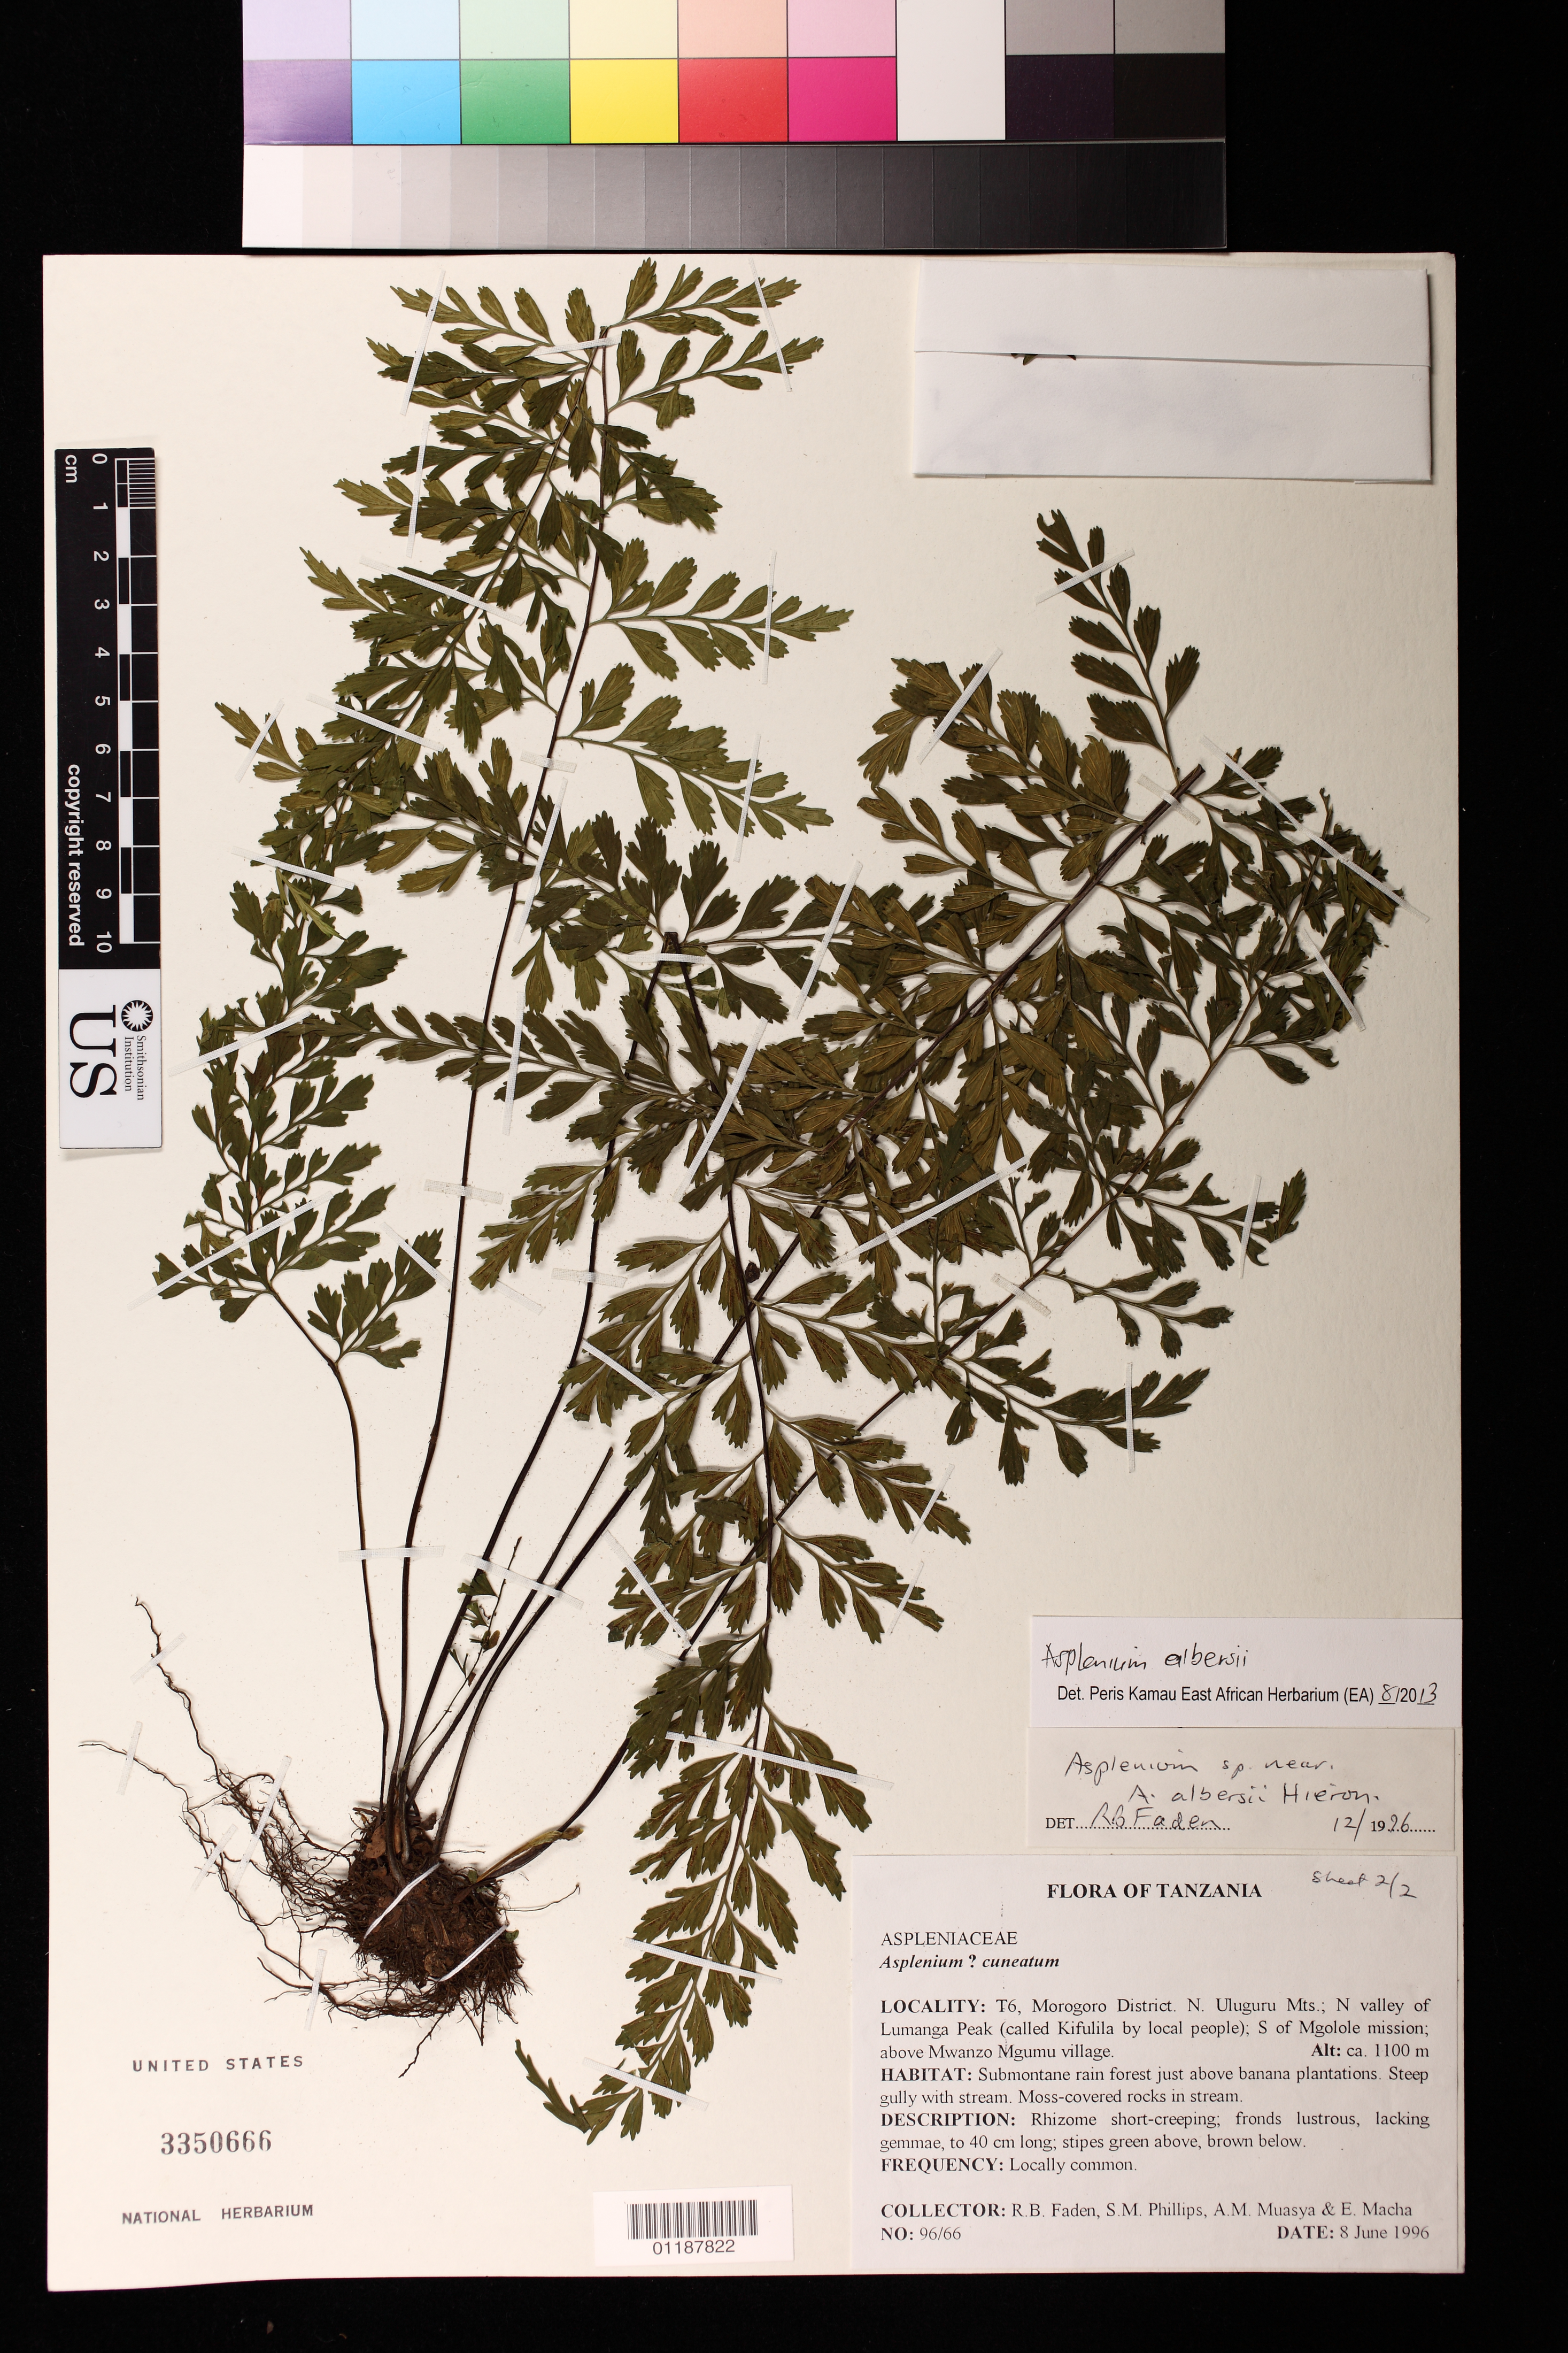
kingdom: Plantae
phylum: Tracheophyta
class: Polypodiopsida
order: Polypodiales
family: Aspleniaceae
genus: Asplenium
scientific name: Asplenium albersii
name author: Hieron.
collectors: R. B. Faden, S. M. Phillips, A. Muasya & E. Macha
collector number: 96/66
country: Tanzania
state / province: Morogoro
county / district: Morogoro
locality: T6, N Uluguru Mts., N valley of Lumanga Pee, called Kifulila by local people, S of Mgolole mission, above Mwanzo Mgumu Village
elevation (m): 1100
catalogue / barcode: US 3350666